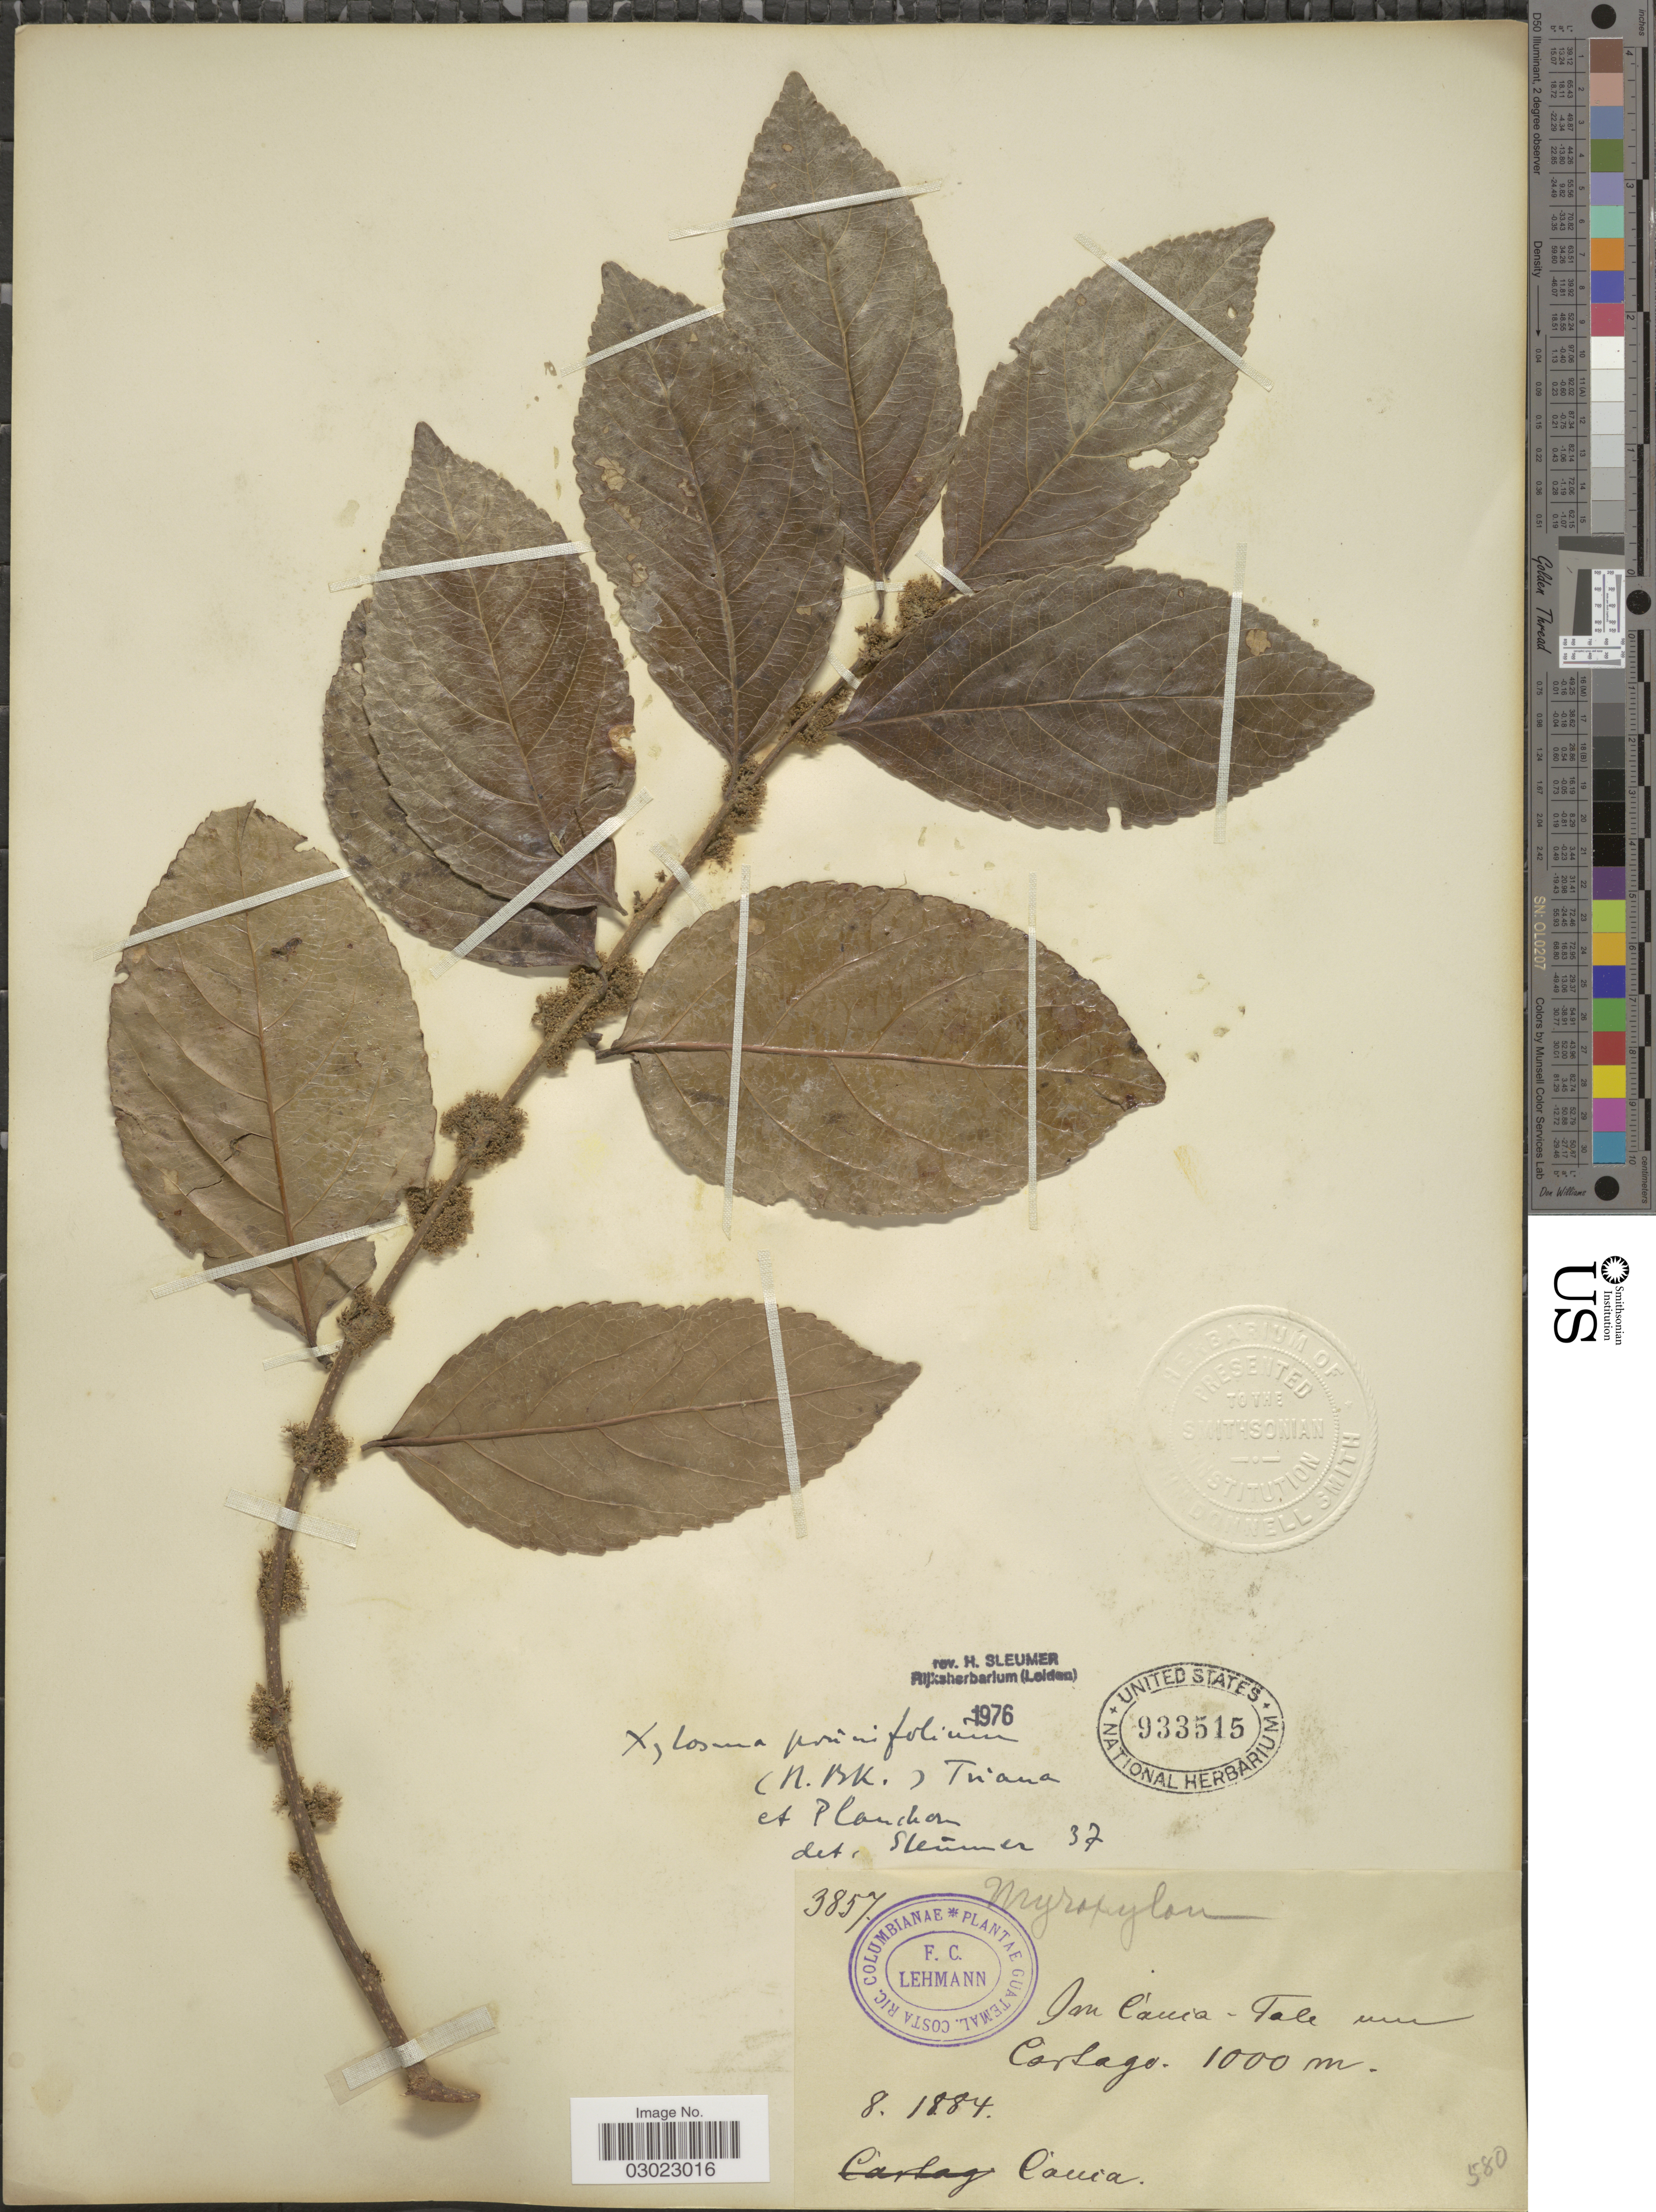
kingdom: Plantae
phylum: Tracheophyta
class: Magnoliopsida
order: Malpighiales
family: Salicaceae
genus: Xylosma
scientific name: Xylosma prunifolia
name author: (Kunth) Triana & Planch.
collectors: F. C. Lehmann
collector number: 3857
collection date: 1884-08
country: Colombia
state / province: Cauca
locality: Im Cauca - Tale um Cartago.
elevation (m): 1000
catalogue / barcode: US 933515